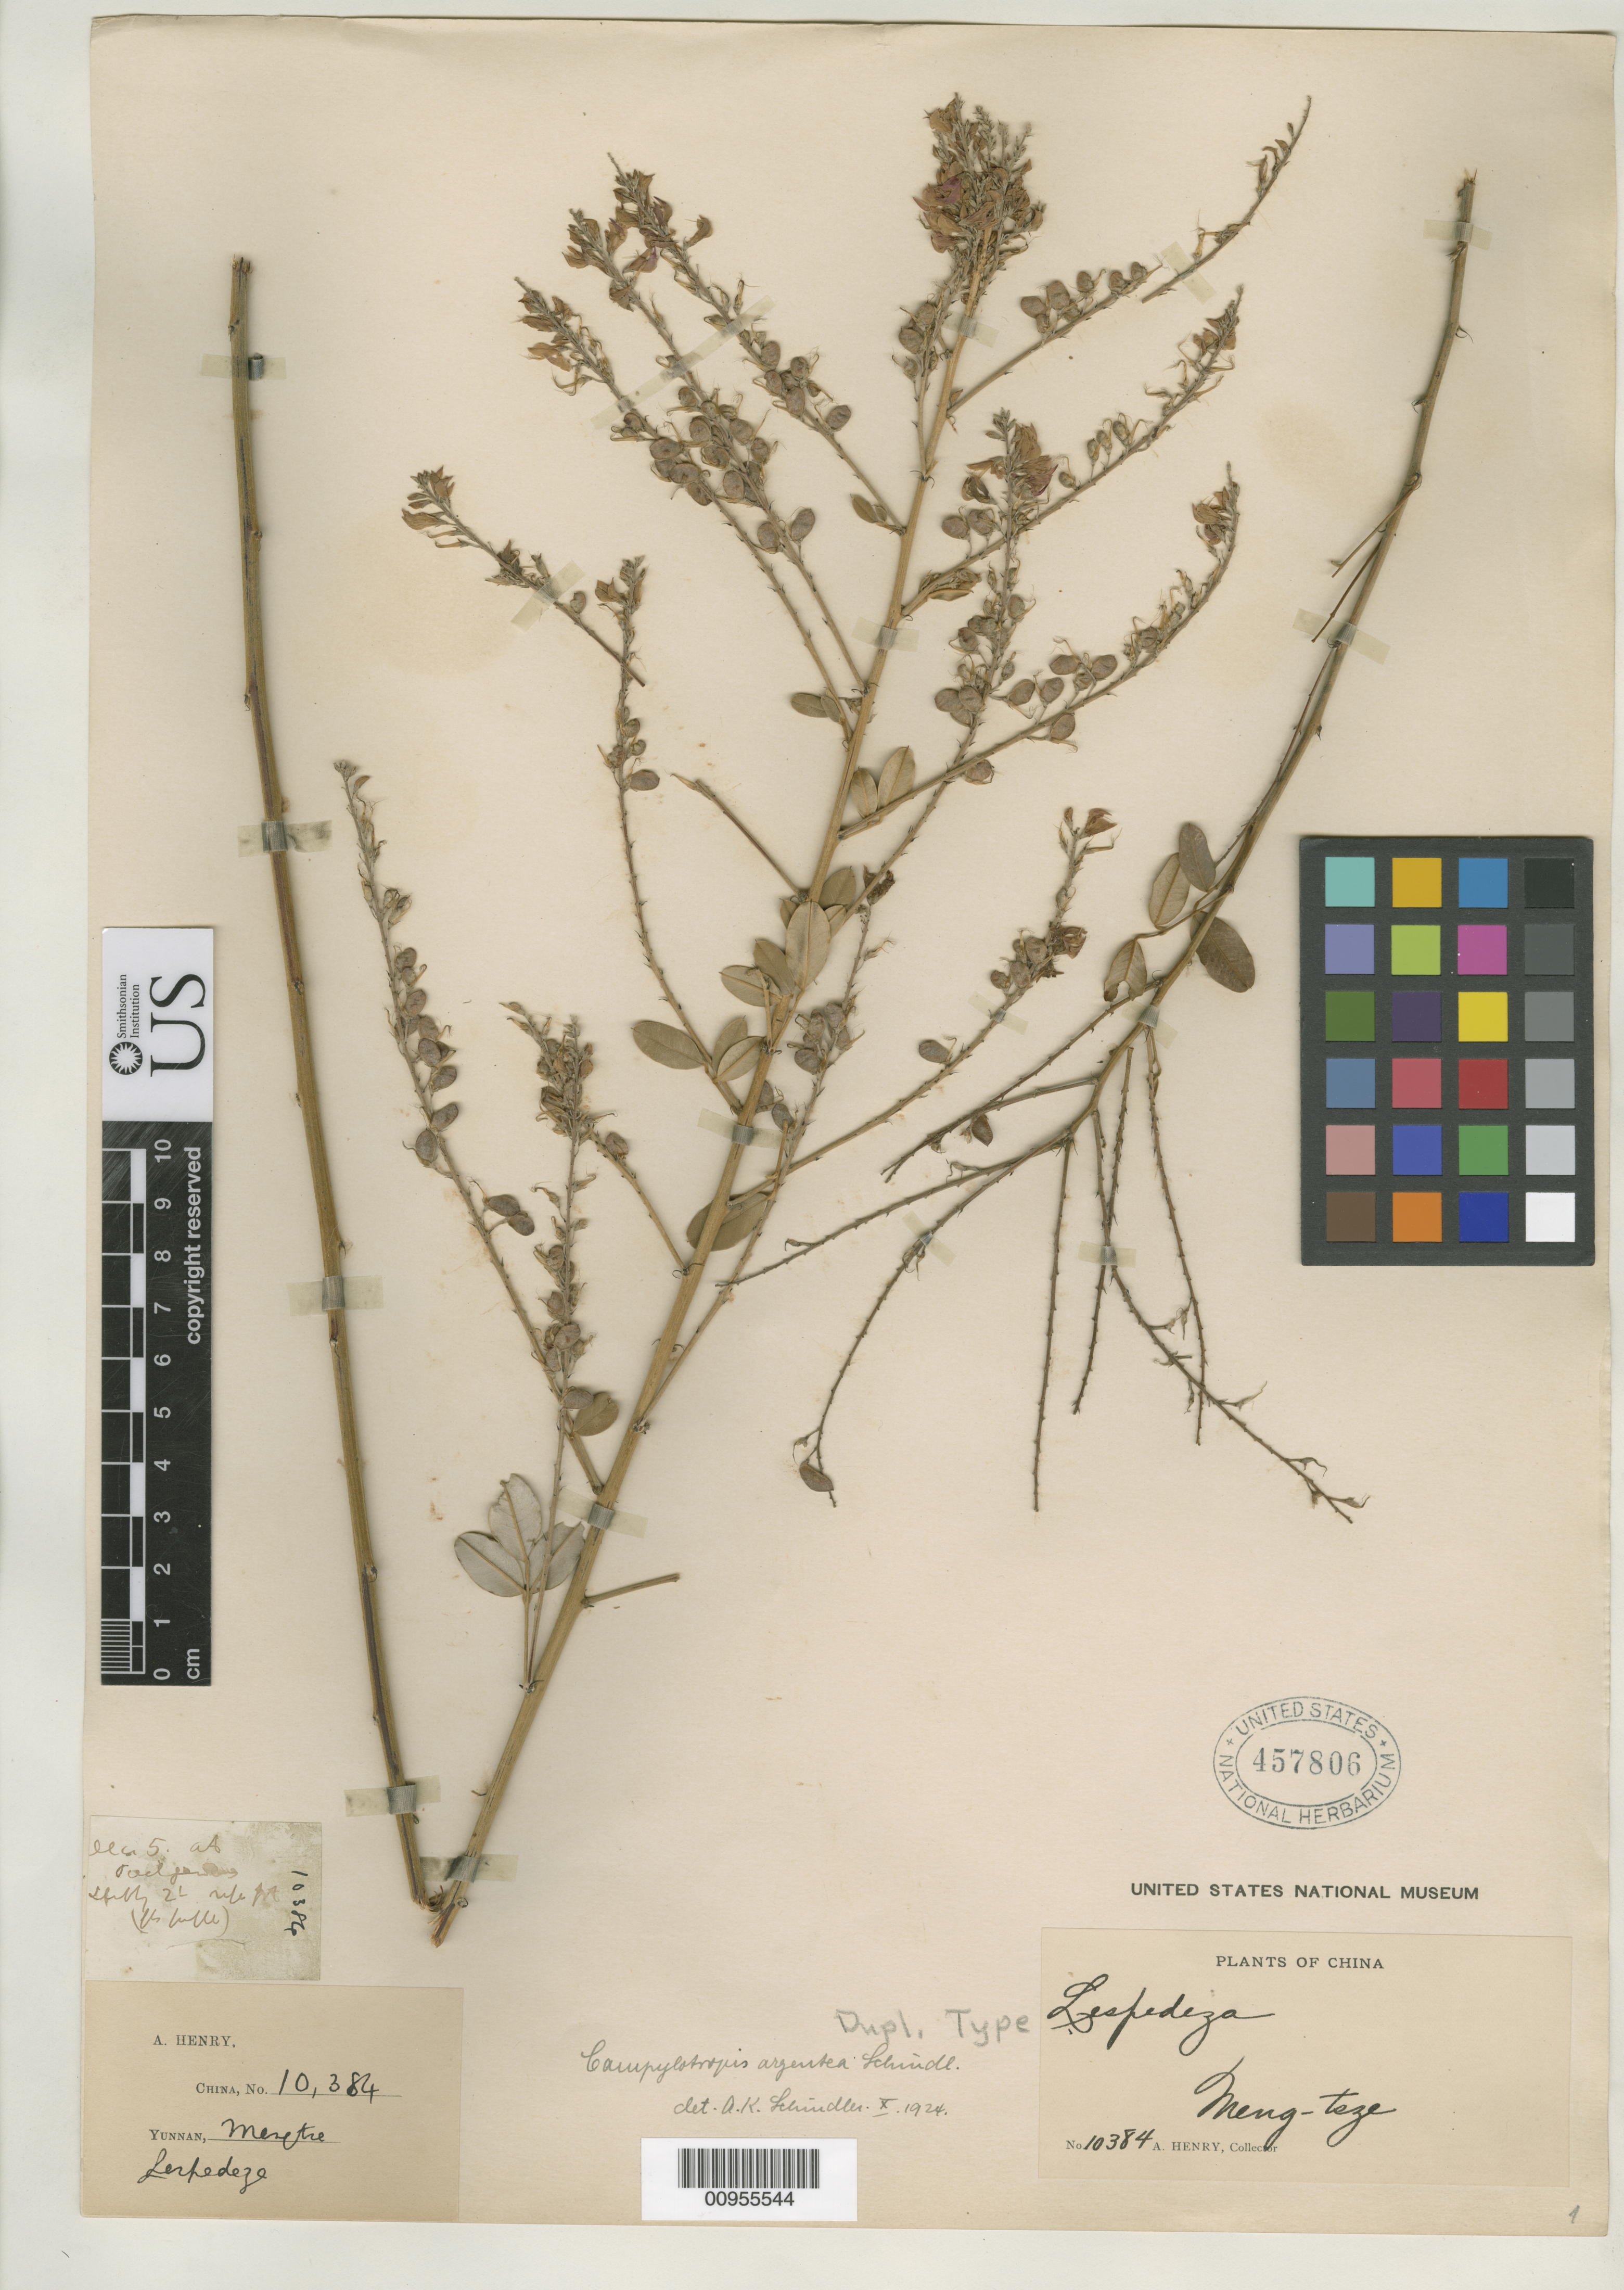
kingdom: Plantae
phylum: Tracheophyta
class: Magnoliopsida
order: Fabales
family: Fabaceae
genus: Campylotropis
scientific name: Campylotropis argentea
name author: Schindl.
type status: Syntype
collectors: A. Henry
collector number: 10384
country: China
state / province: Yunnan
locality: Meng-tsze.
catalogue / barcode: US 457806